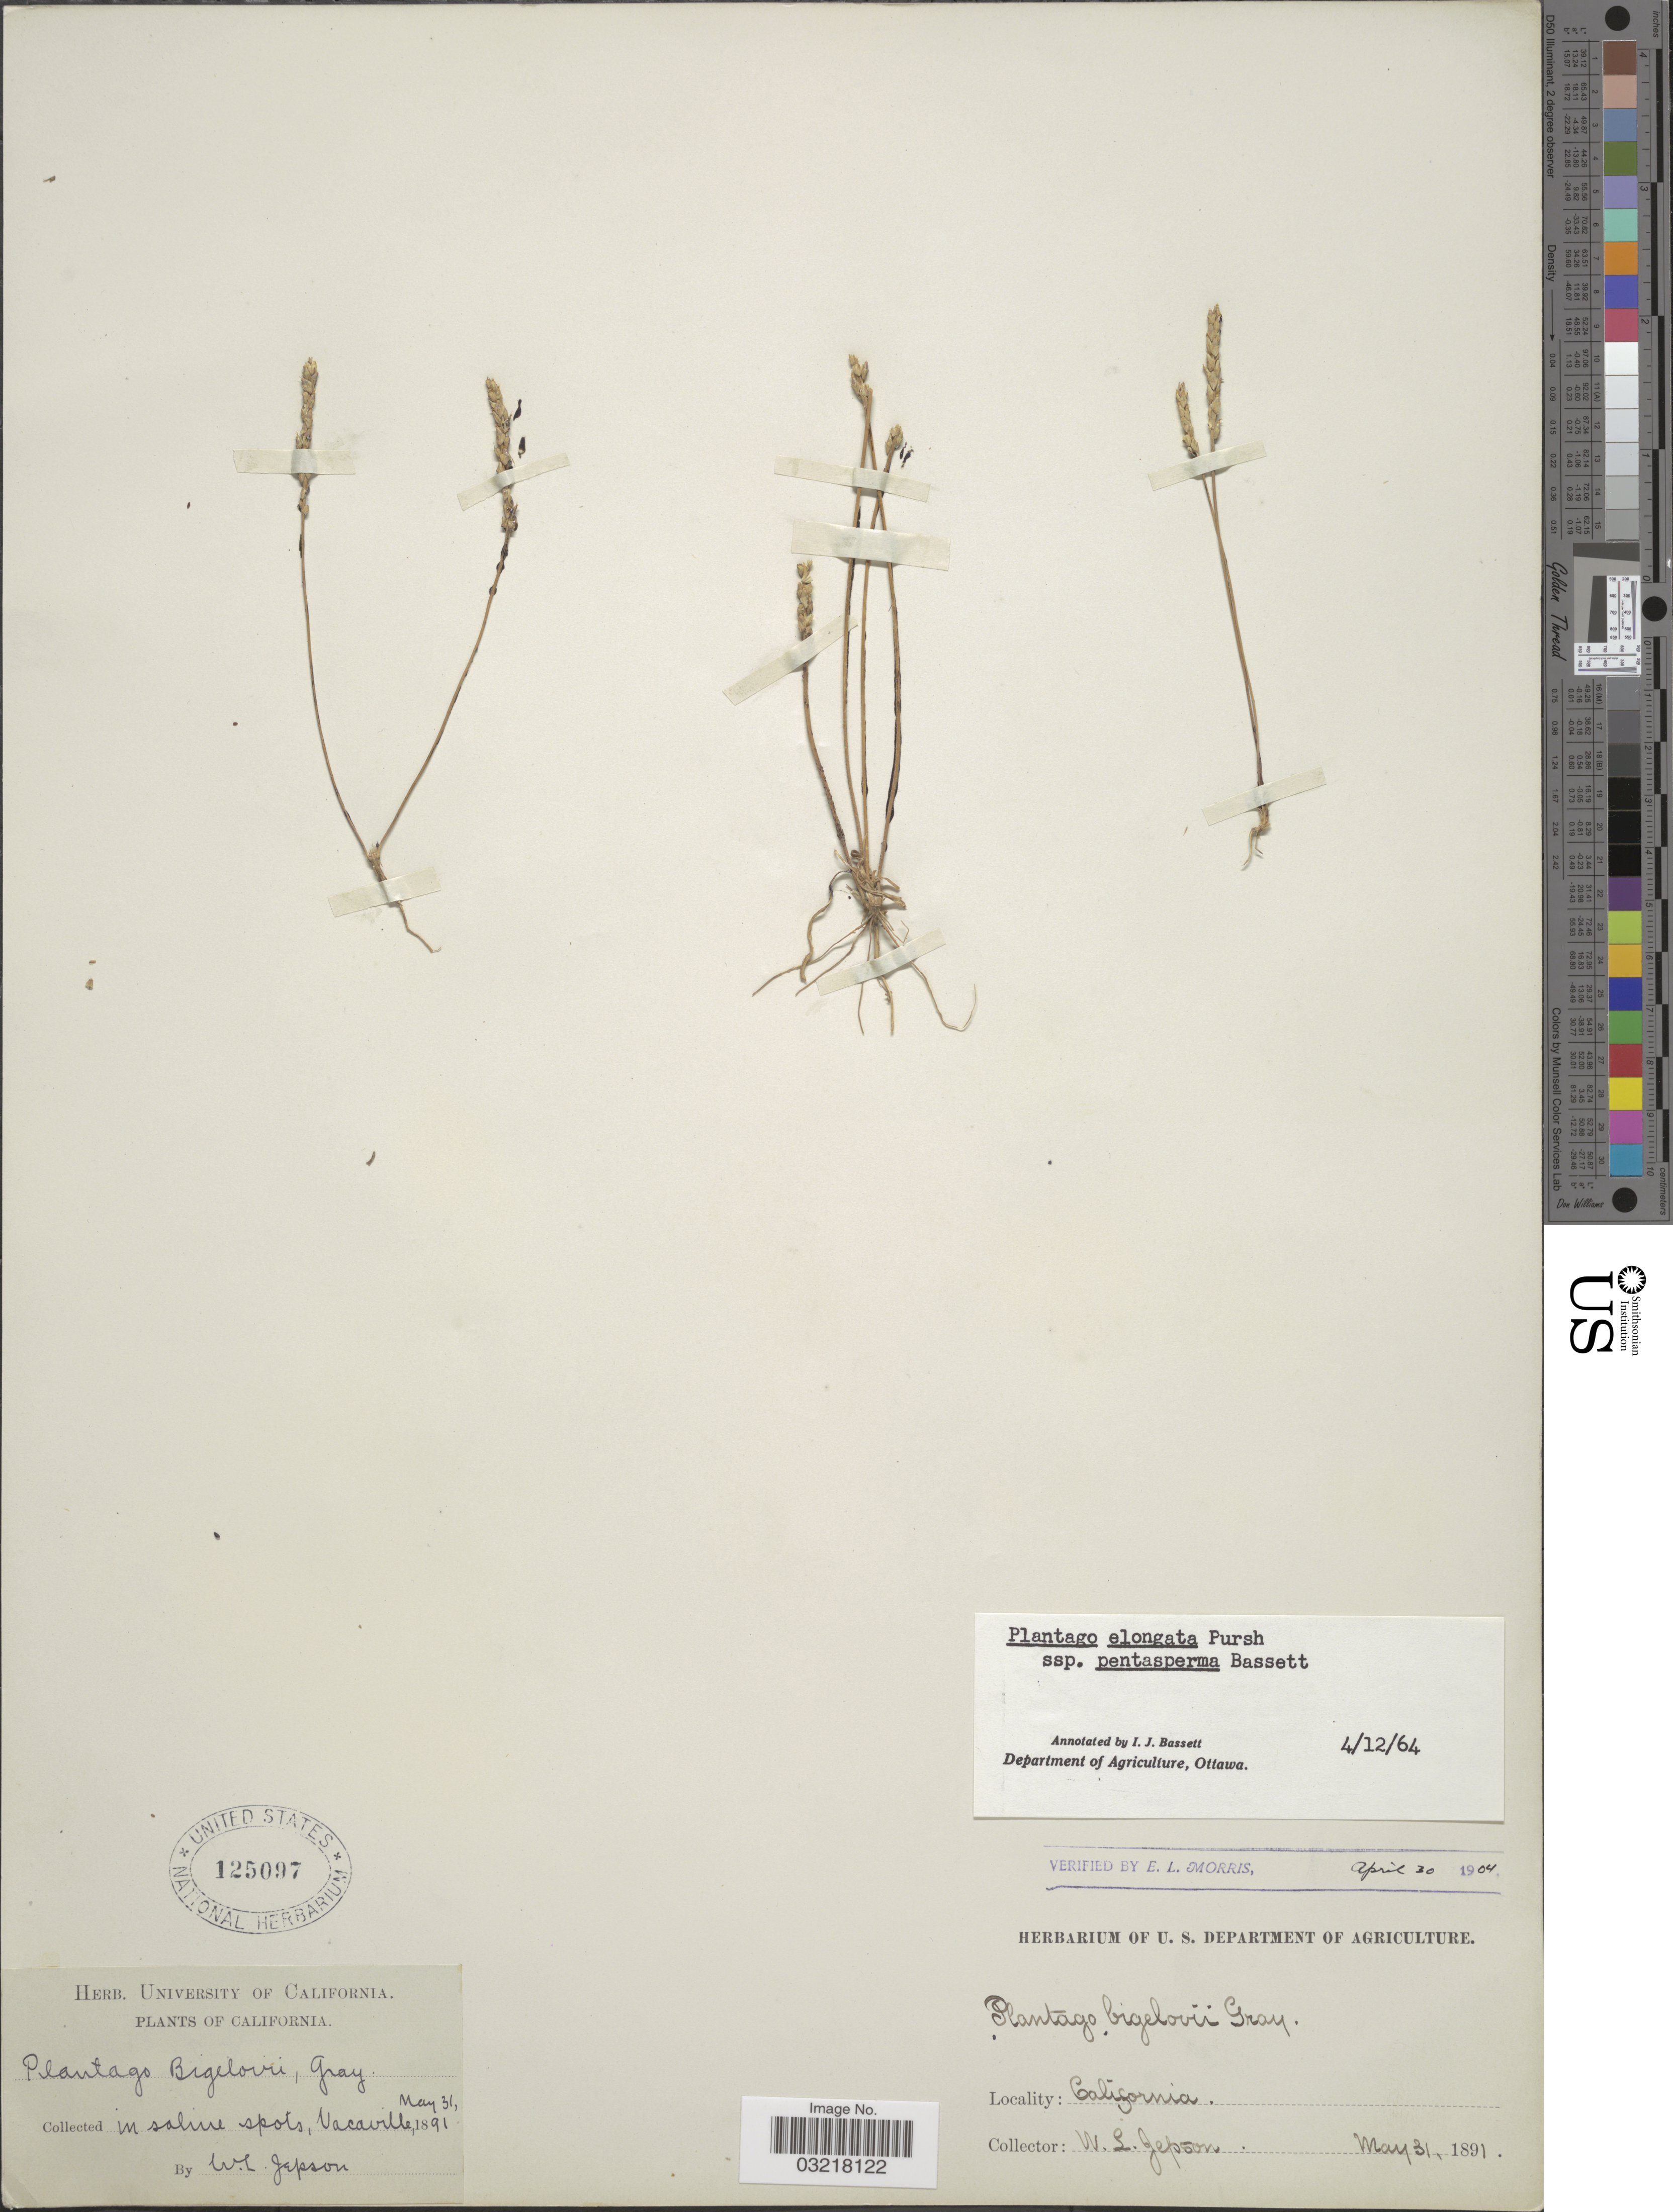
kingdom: Plantae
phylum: Tracheophyta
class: Magnoliopsida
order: Lamiales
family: Plantaginaceae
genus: Plantago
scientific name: Plantago elongata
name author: Pursh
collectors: W. L. Jepson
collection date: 1891-05-31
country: United States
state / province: California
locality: In saline spots, Vacaville.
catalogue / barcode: US 125097